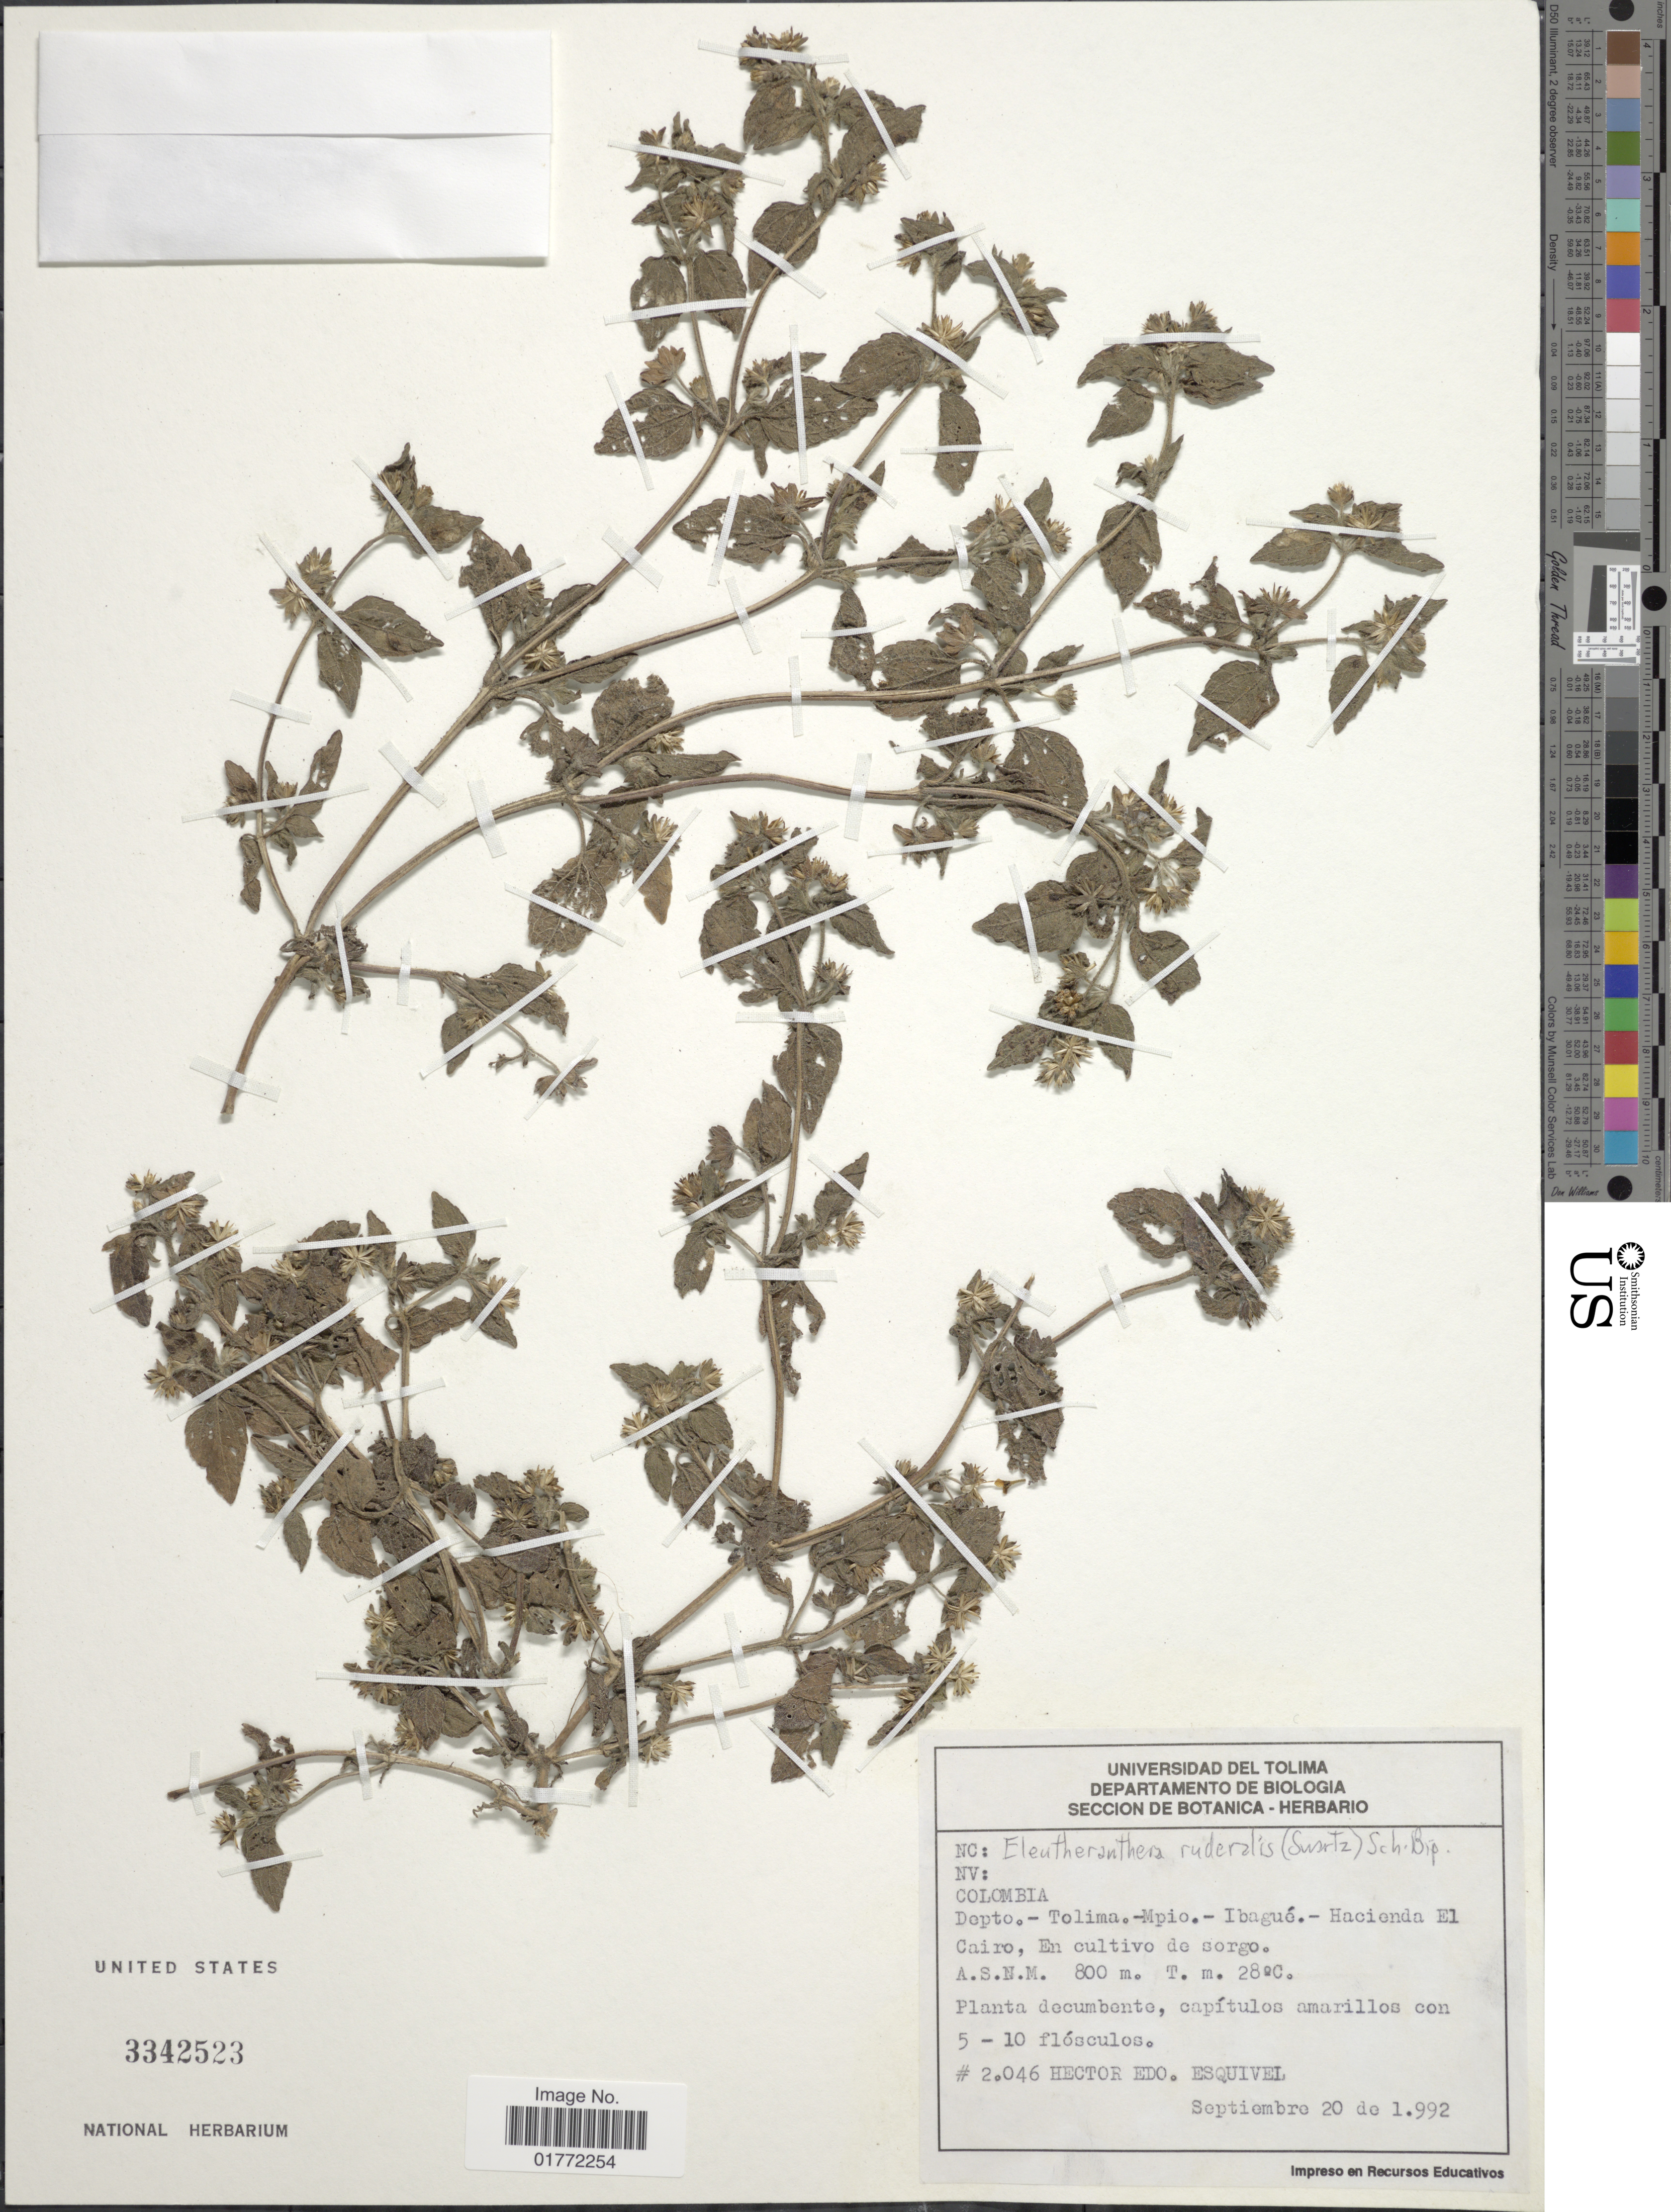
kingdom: Plantae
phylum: Tracheophyta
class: Magnoliopsida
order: Asterales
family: Asteraceae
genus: Eleutheranthera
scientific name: Eleutheranthera ruderalis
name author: (Sw.) Sch. Bip.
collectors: H. Esquivel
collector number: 2046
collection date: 1992-09-20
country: Colombia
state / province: Tolima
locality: Mpio. Ibague, Hacienda El Cairo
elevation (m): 800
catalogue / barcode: US 3342523